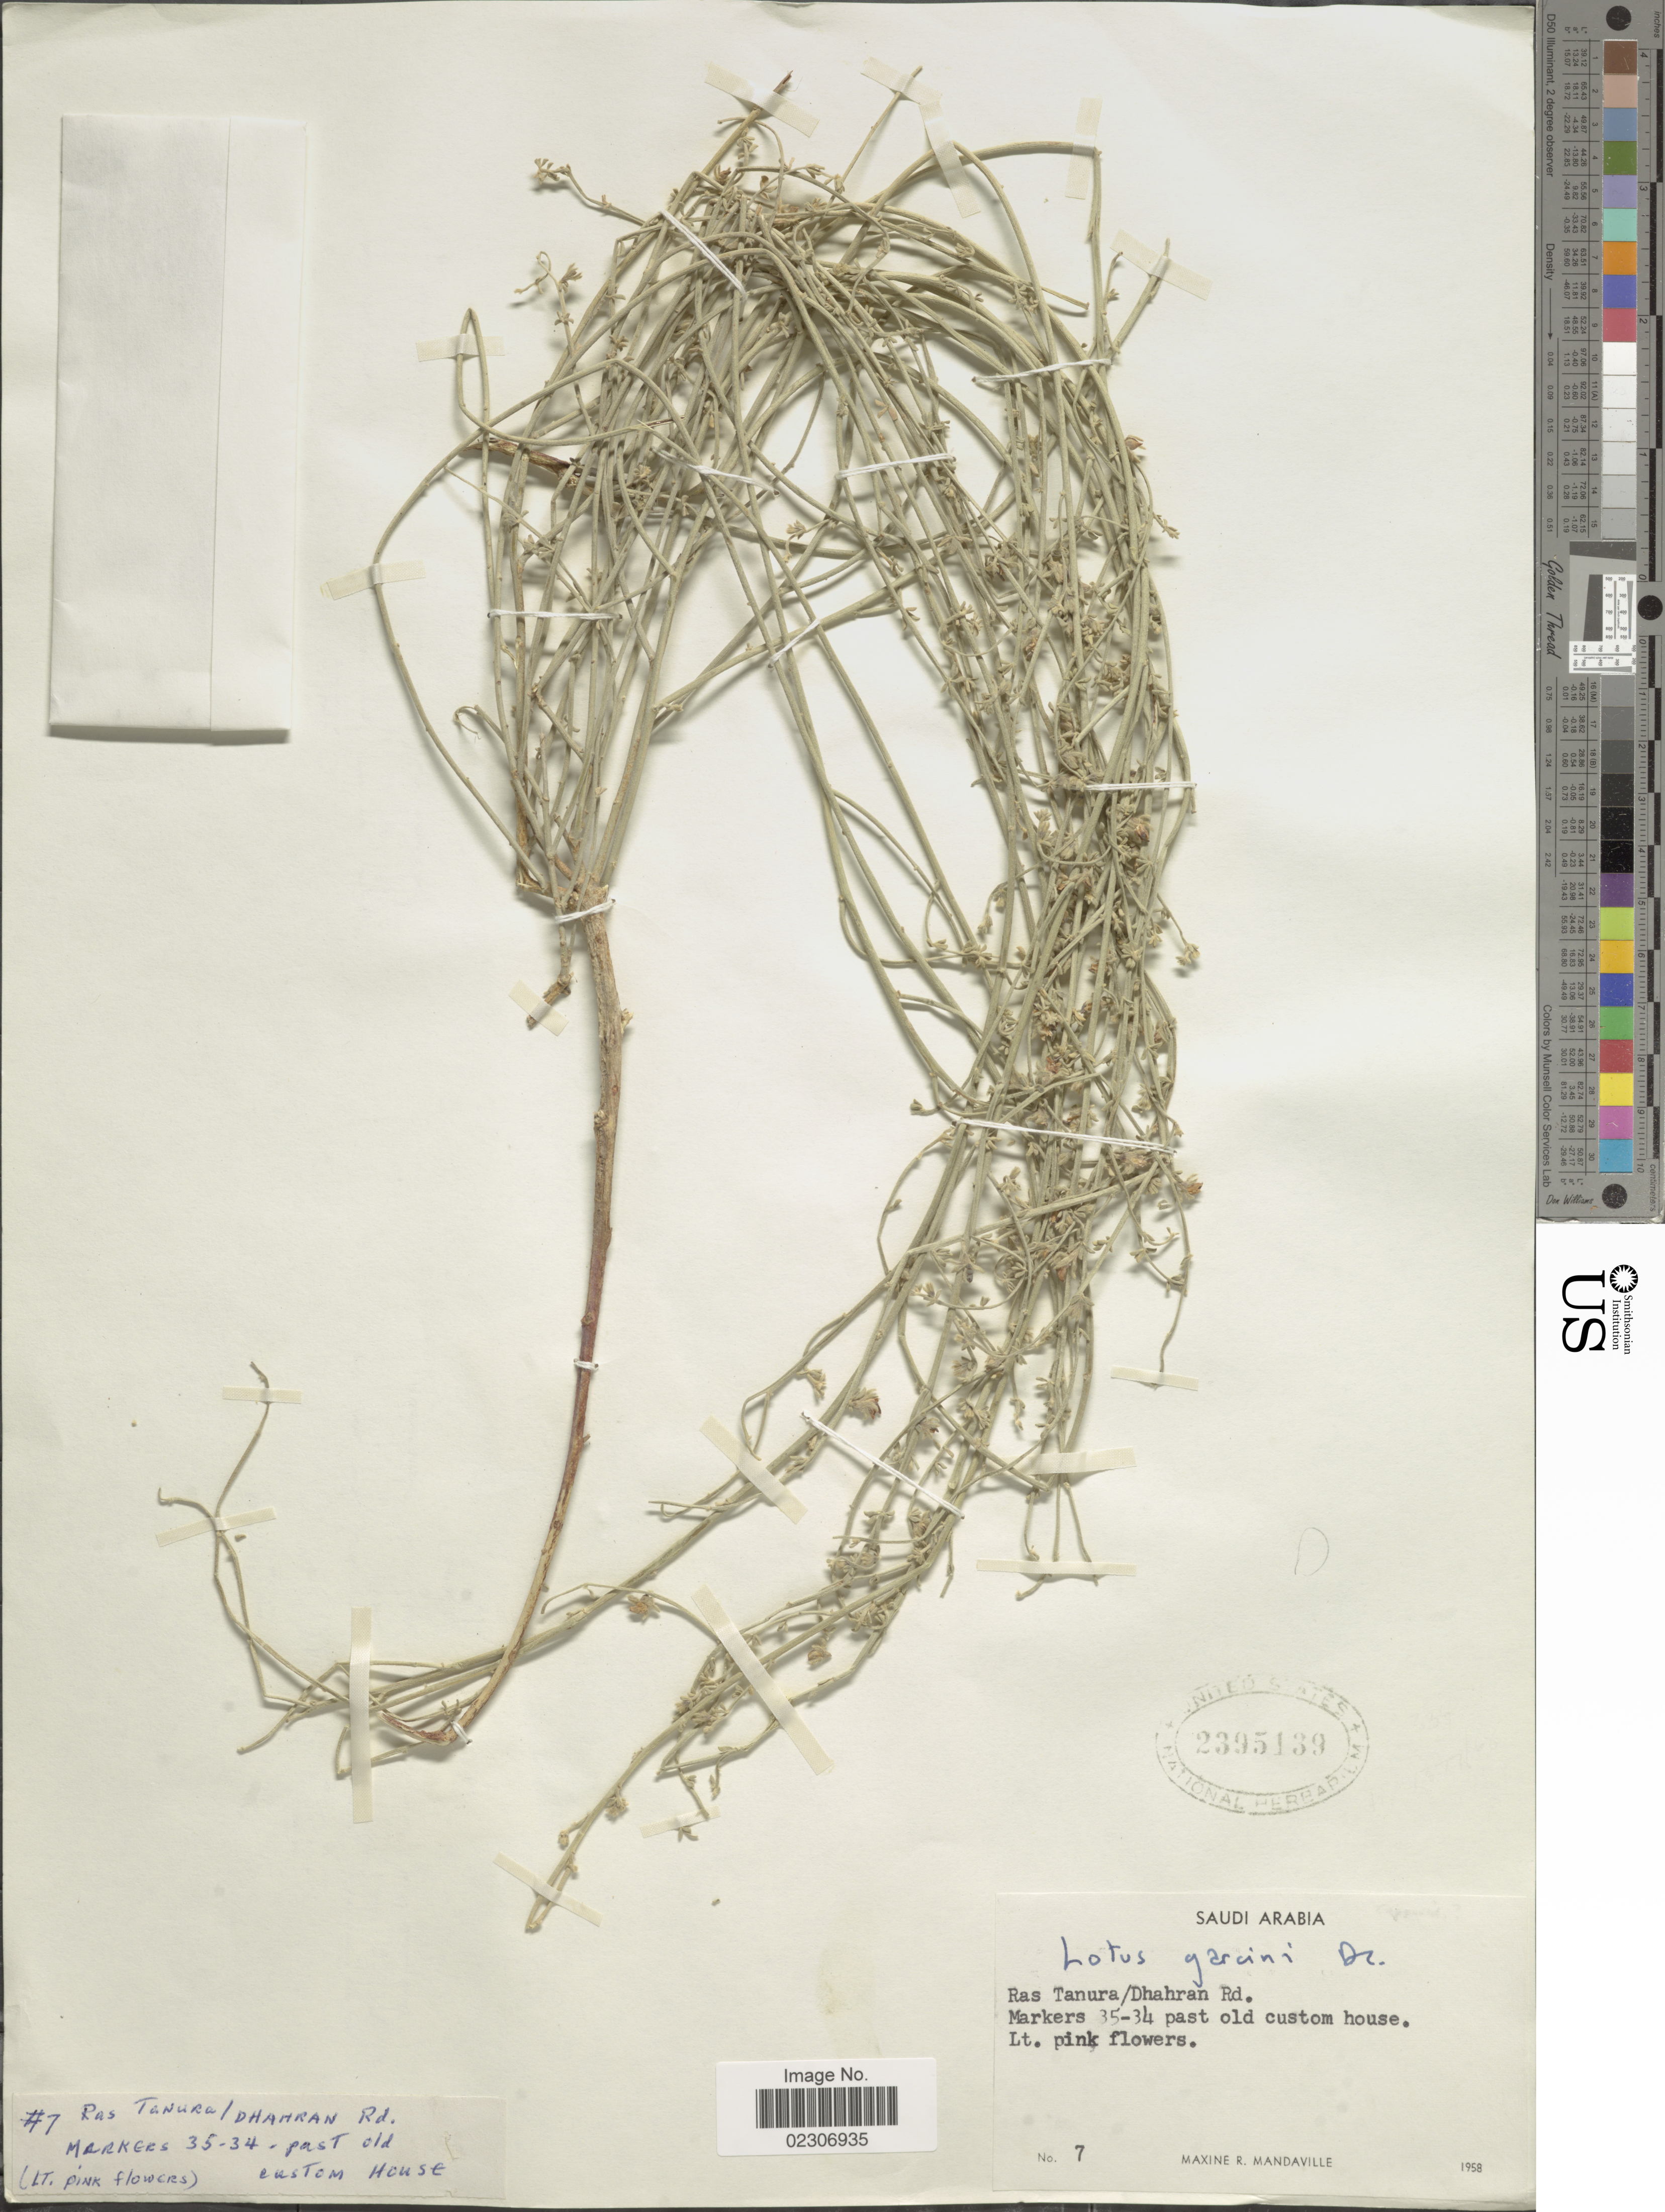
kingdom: Plantae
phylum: Tracheophyta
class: Magnoliopsida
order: Fabales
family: Fabaceae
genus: Lotus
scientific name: Lotus garcini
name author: DC.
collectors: M. Mandaville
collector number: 7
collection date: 1958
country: Saudi Arabia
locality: Ras Tanura/Dhahran Rd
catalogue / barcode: US 2395139